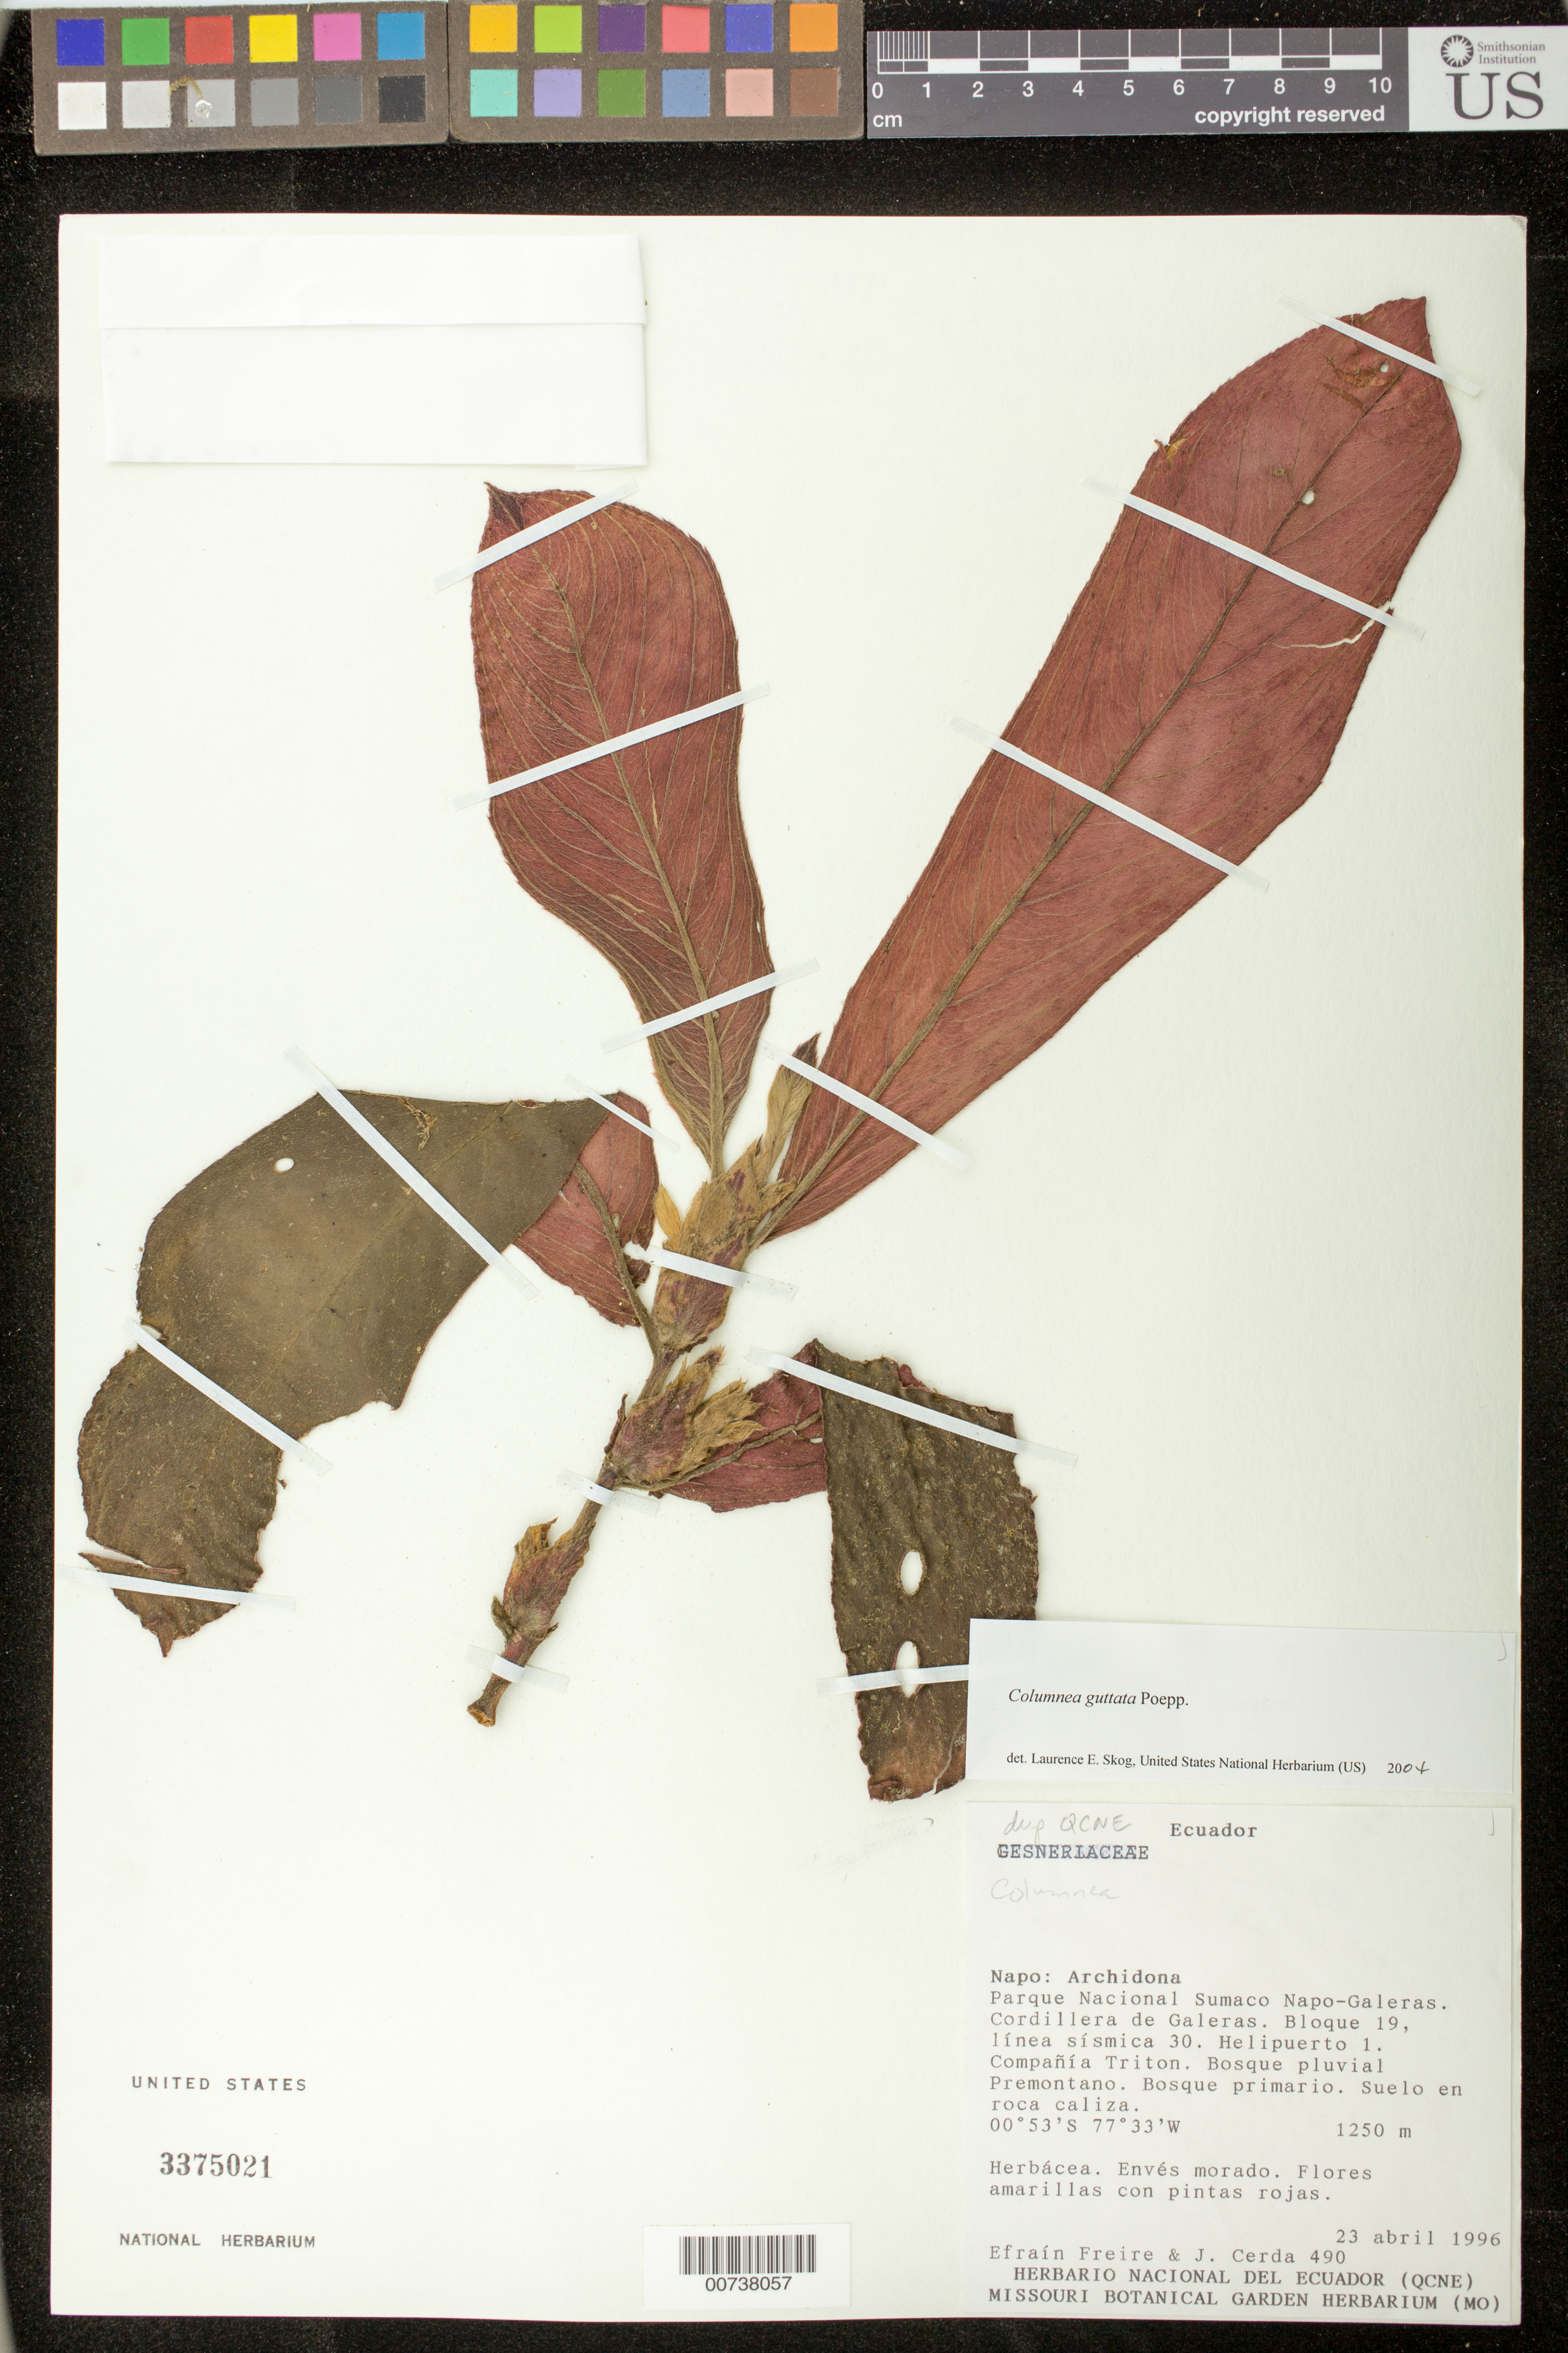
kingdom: Plantae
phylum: Tracheophyta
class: Magnoliopsida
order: Lamiales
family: Gesneriaceae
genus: Columnea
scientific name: Columnea guttata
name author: Poepp.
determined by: Skog, Laurence E.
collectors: E. Freire & J. Cerda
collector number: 490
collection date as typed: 23 Apr 1996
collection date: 1996-04-23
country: Ecuador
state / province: Napo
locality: Archidona. Parque Nacional Sumaco Napo-Galeras, Cordillera de Galeras, Bloque 19, línea sísmica 30, Helipuerto 1, Compañía Triton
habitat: Bosque pluvial premontano; bosque primario, suelo en roca caliza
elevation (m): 1250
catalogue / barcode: US 3375021